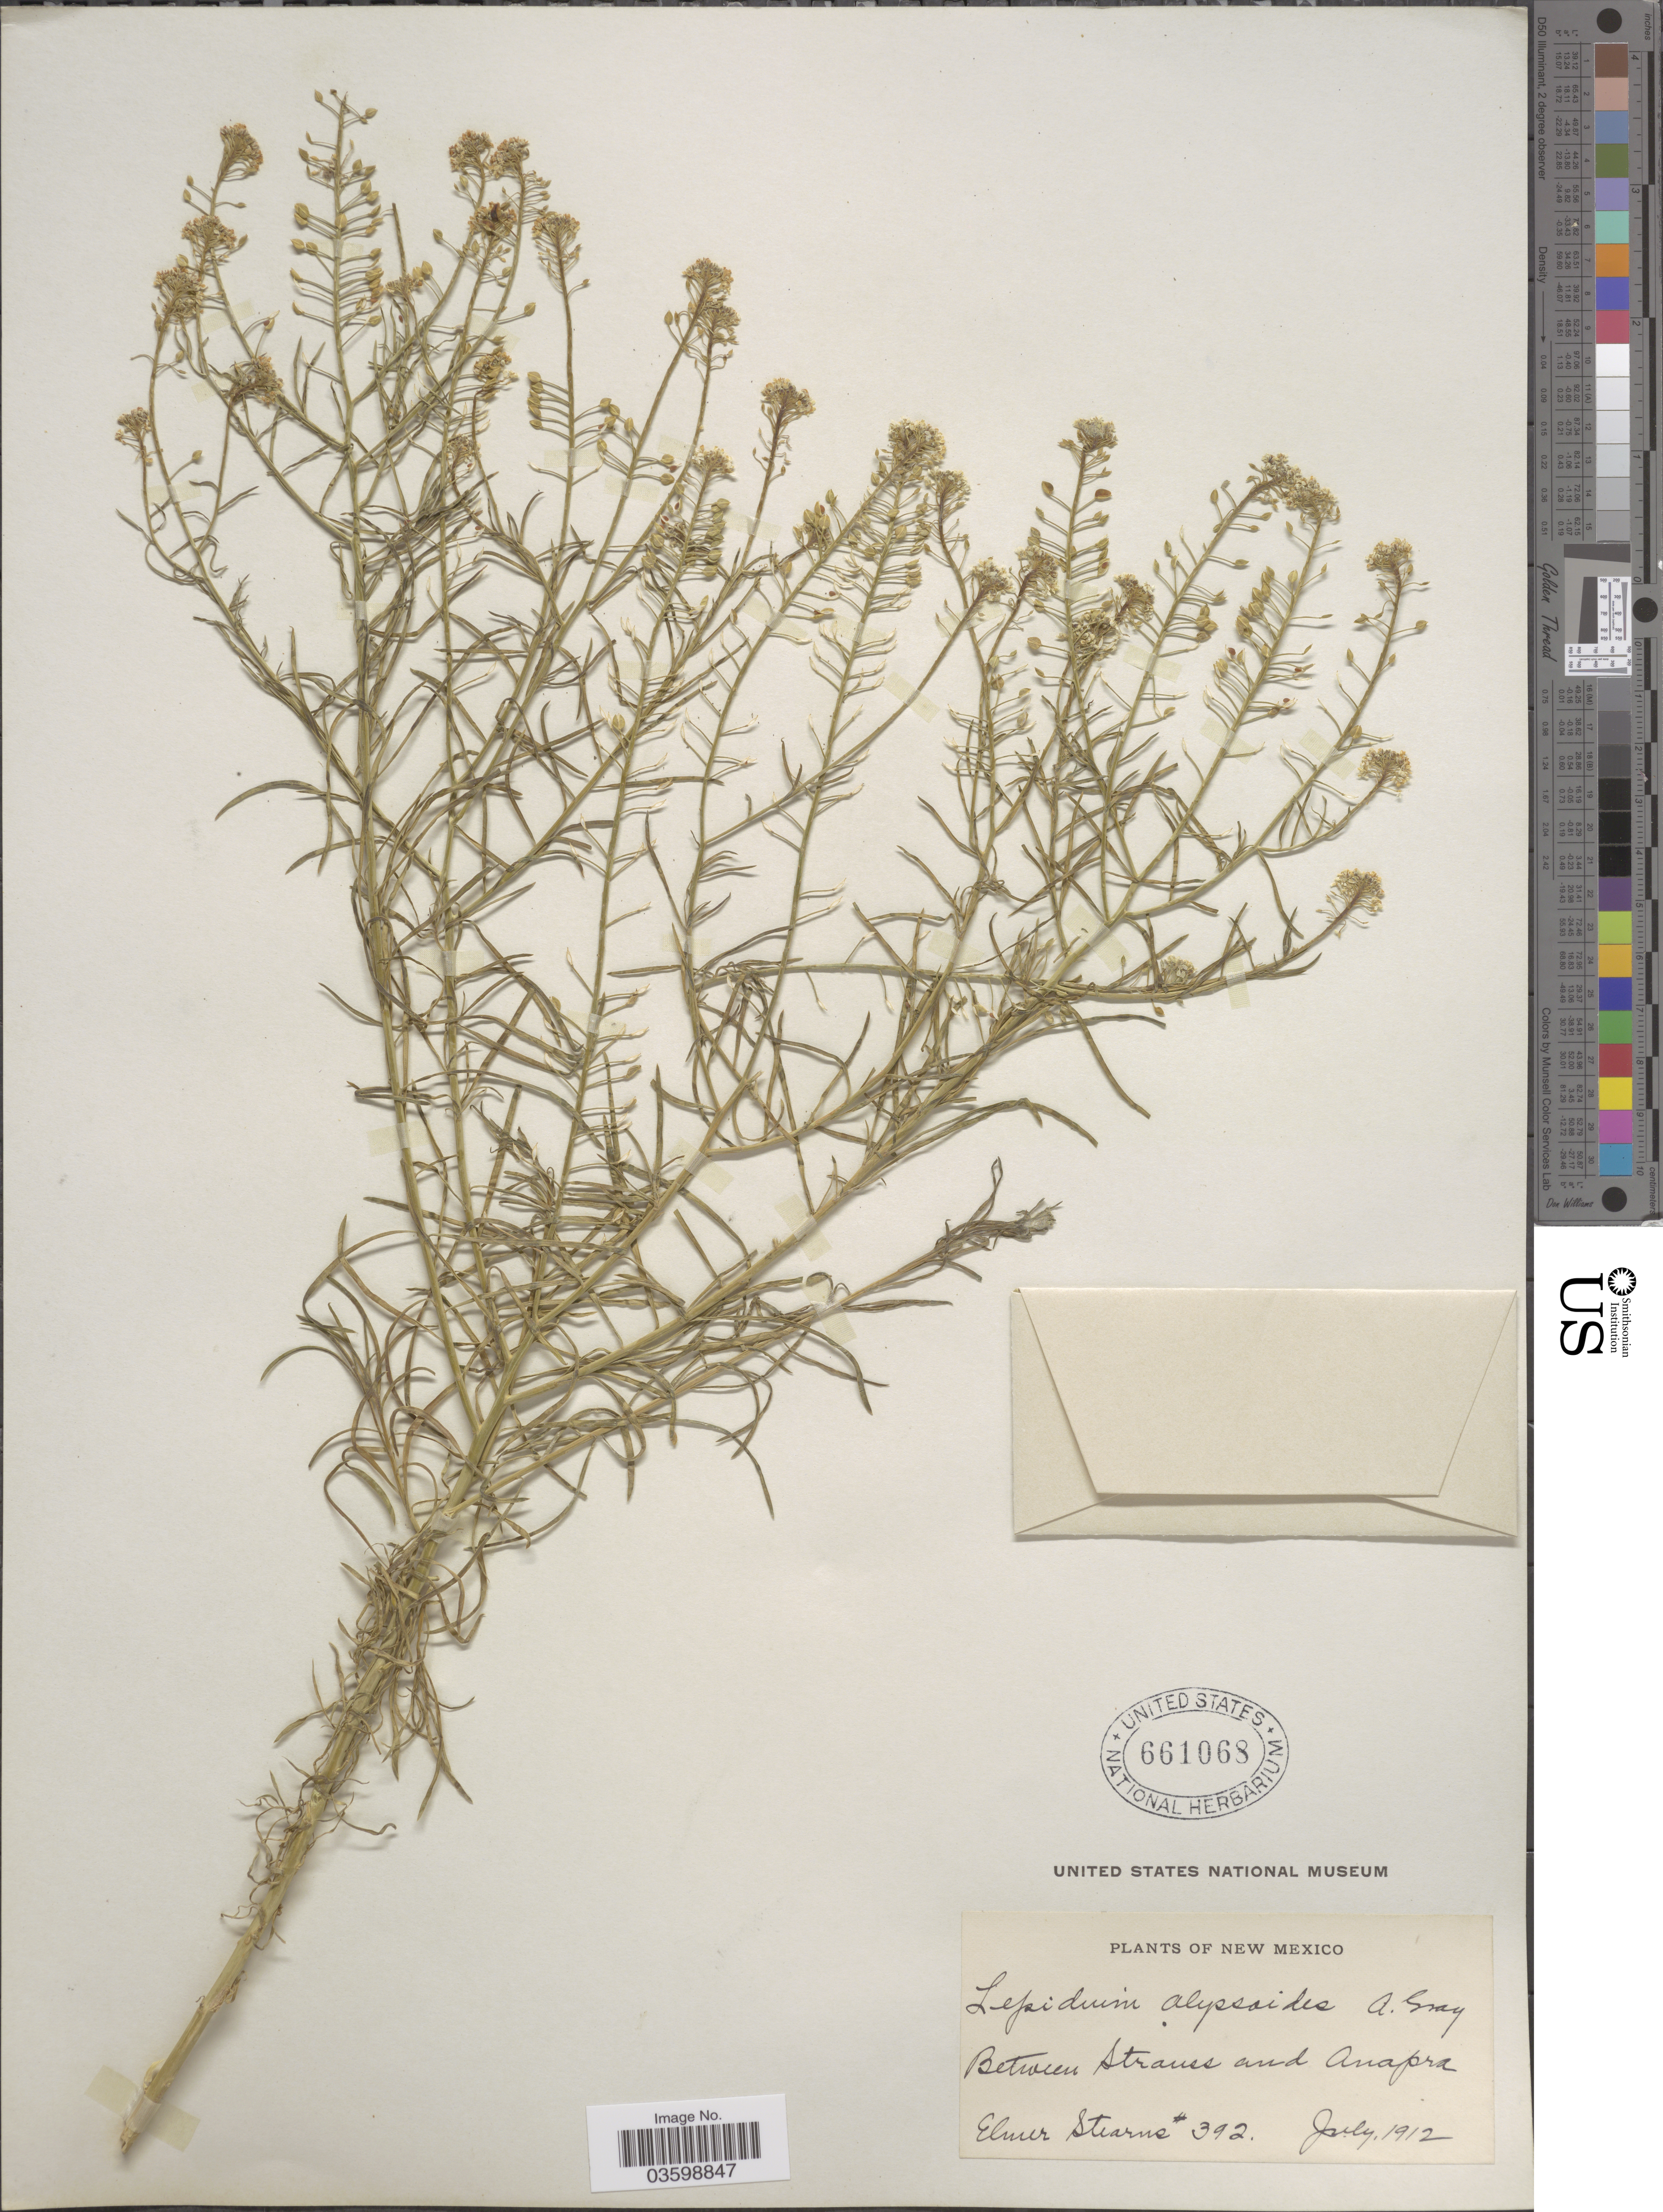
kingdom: Plantae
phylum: Tracheophyta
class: Magnoliopsida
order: Brassicales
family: Brassicaceae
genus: Lepidium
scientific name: Lepidium montanum var. alyssoides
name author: (A. Gray) M.E. Jones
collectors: E. Stearns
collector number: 392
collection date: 1912-07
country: United States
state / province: New Mexico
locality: Between Strauss and Anapra.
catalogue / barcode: US 661068